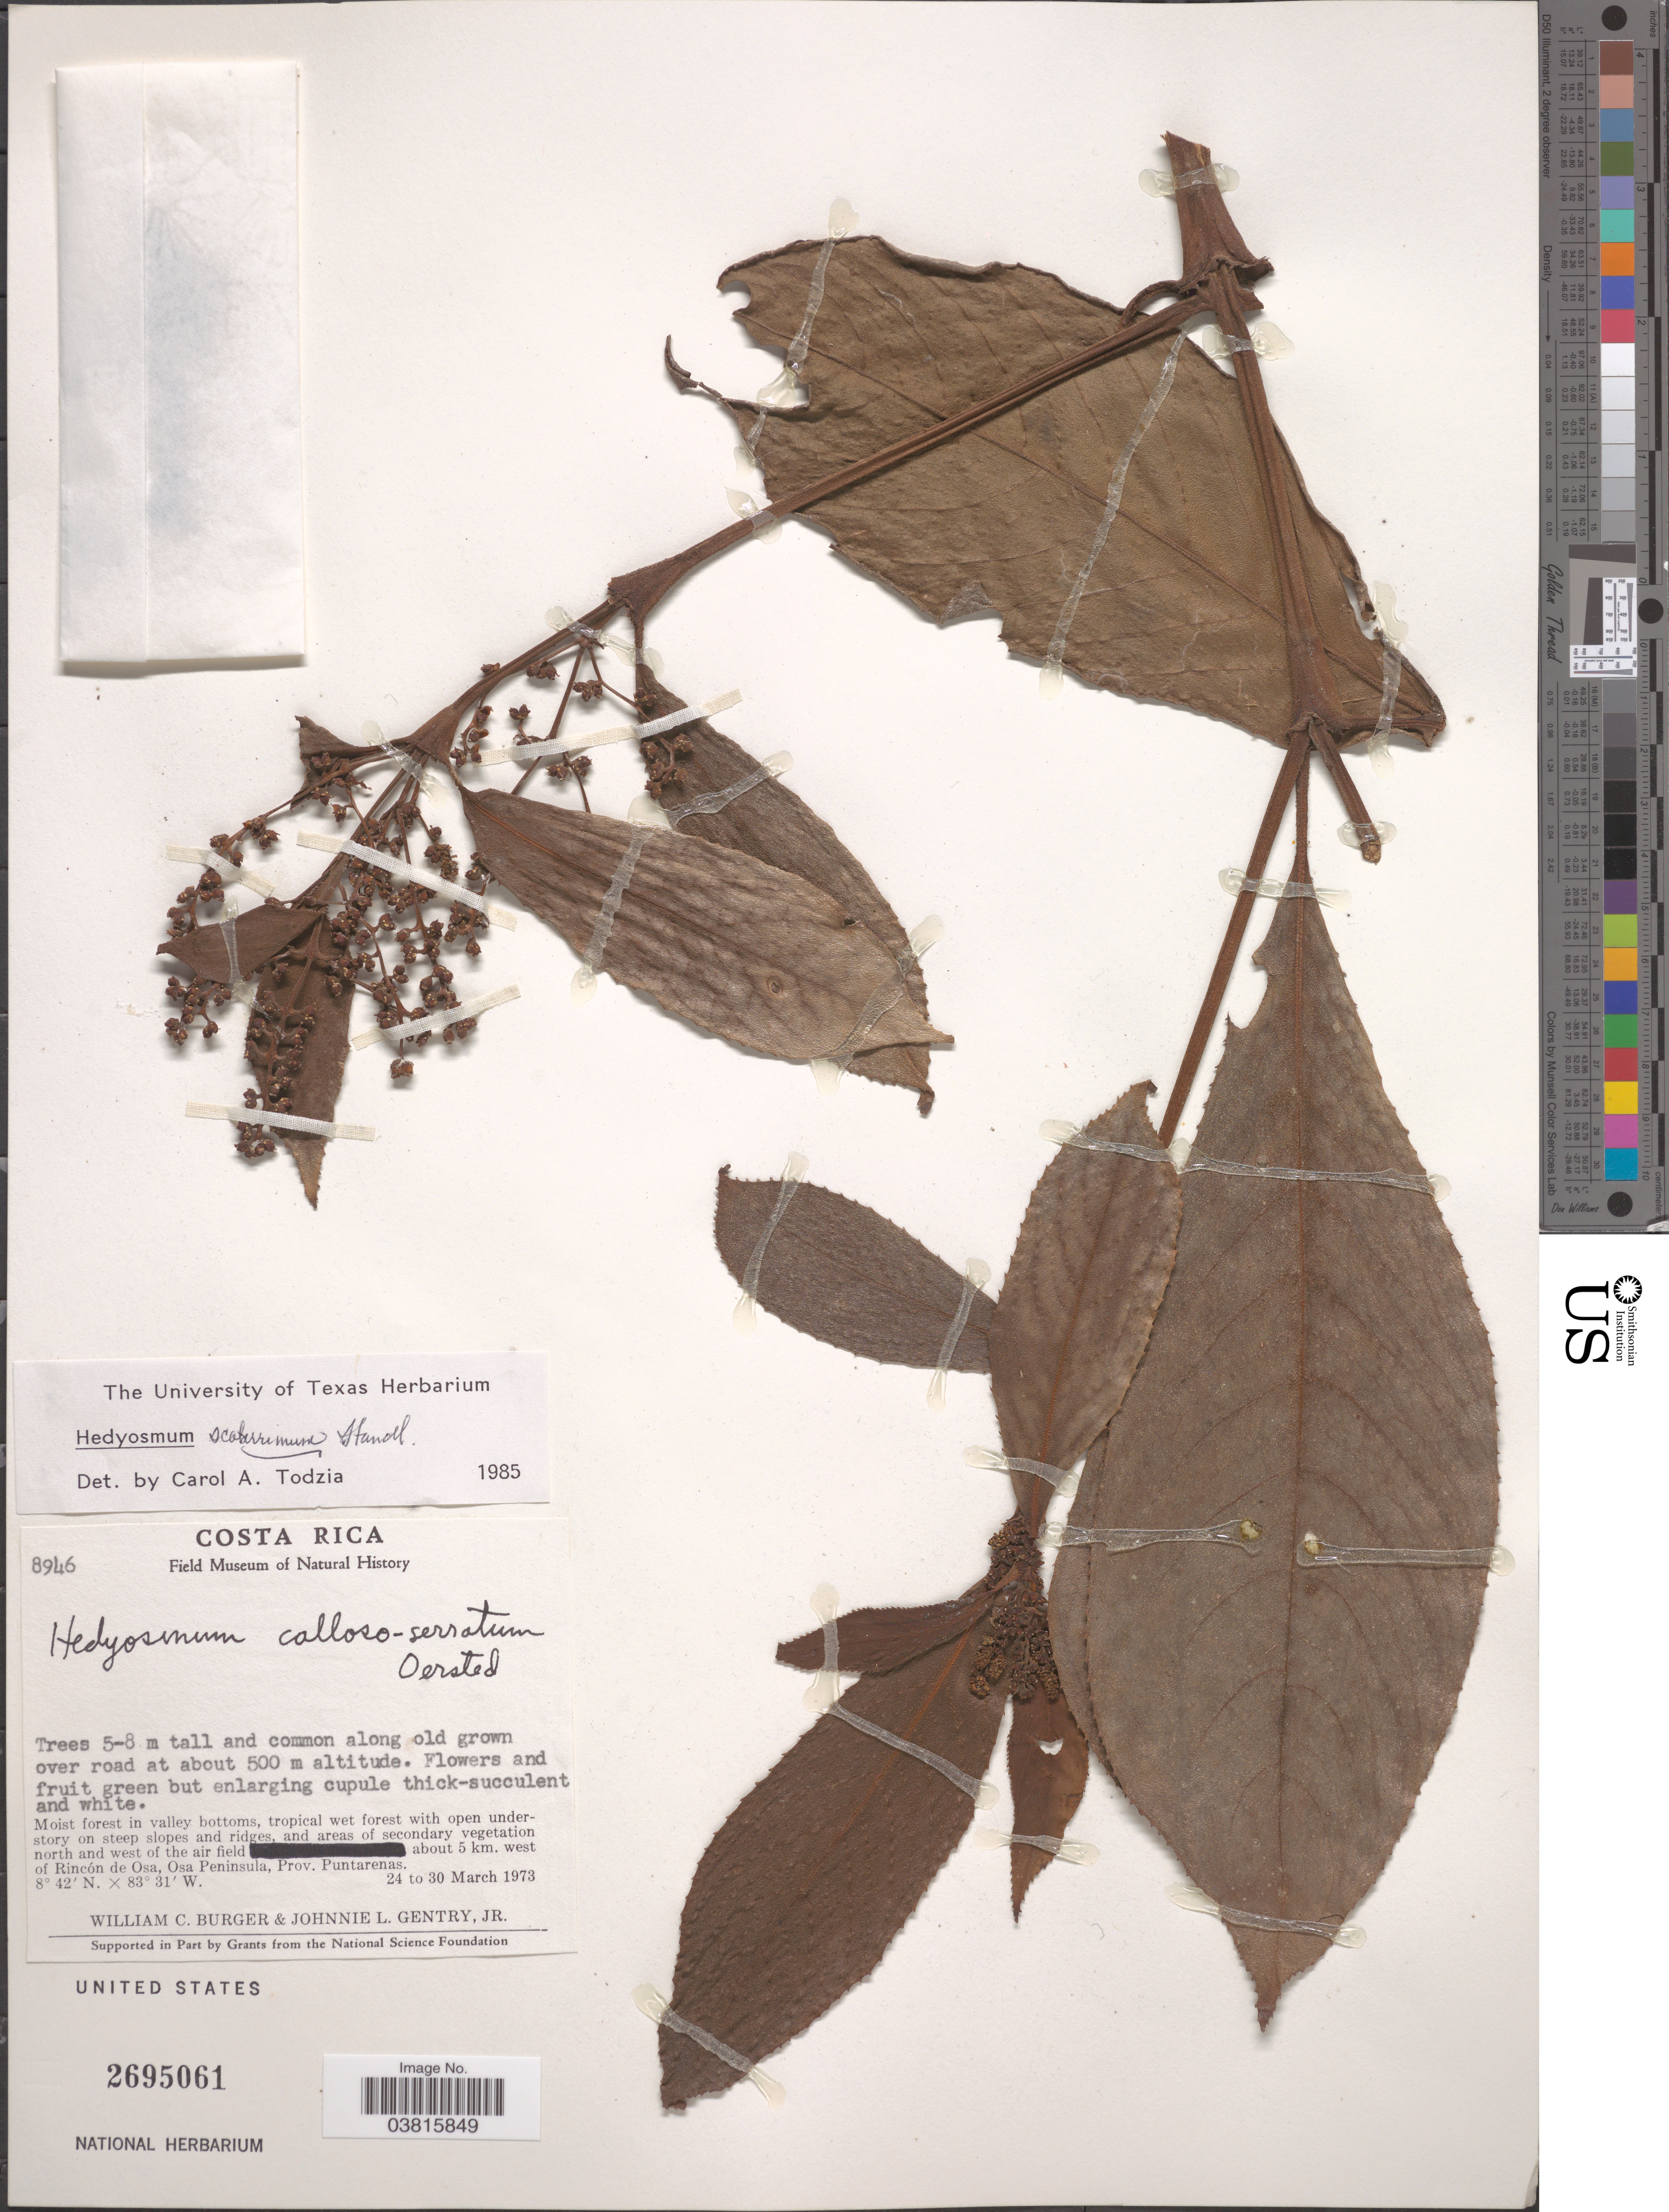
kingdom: Plantae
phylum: Tracheophyta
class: Magnoliopsida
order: Chloranthales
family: Chloranthaceae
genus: Hedyosmum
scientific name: Hedyosmum bonplandianum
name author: Kunth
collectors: W. Burger & J. L. Gentry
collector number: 8946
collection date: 1973-03-24/1973-03-30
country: Costa Rica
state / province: Puntarenas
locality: Along old grown over road. In valley bottoms, tropical wet forest with open understory on steep slopes and ridges, and areas of secondary vegetation north and west of the air field about 5 km. west of Rincón de Osa, Osa Peninsula.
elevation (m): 500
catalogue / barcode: US 2695061